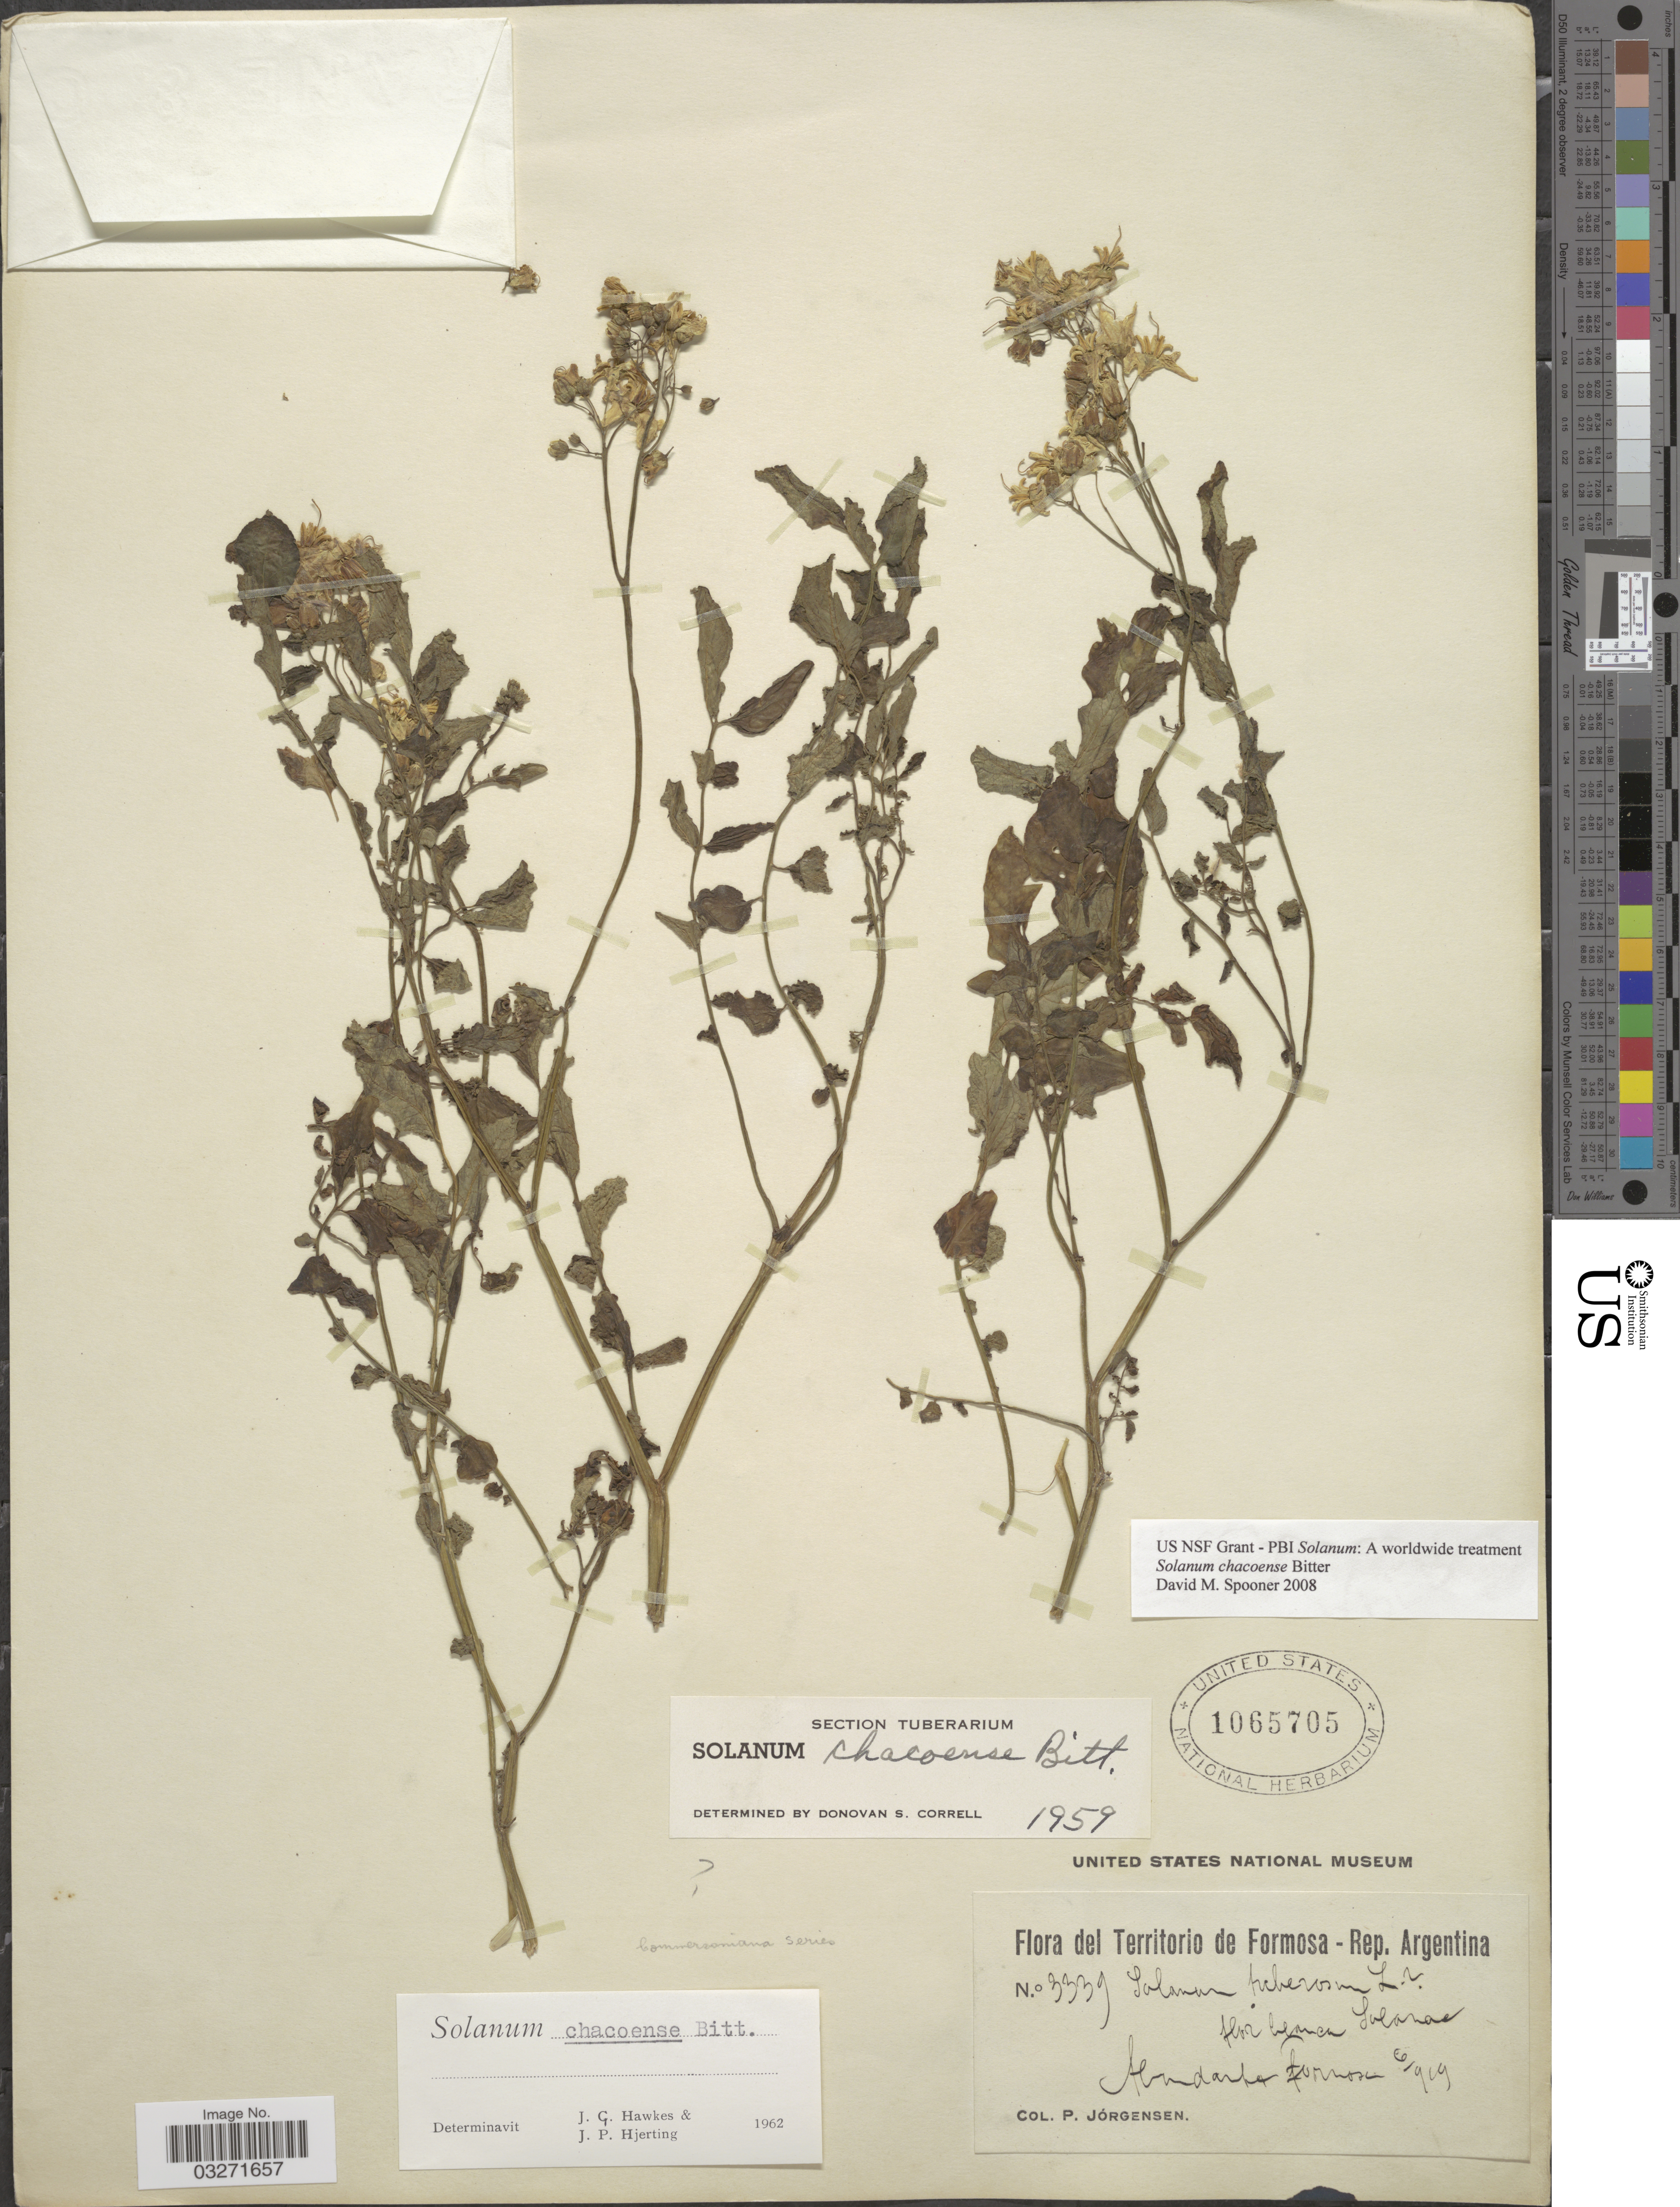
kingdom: Plantae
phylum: Tracheophyta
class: Magnoliopsida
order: Solanales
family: Solanaceae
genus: Solanum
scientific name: Solanum chacoense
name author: Bitt.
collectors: P. Jörgensen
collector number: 3339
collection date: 1919-06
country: Argentina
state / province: Formosa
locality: Territorio de Formosa. Abundante Formosa.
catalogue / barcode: US 1065705